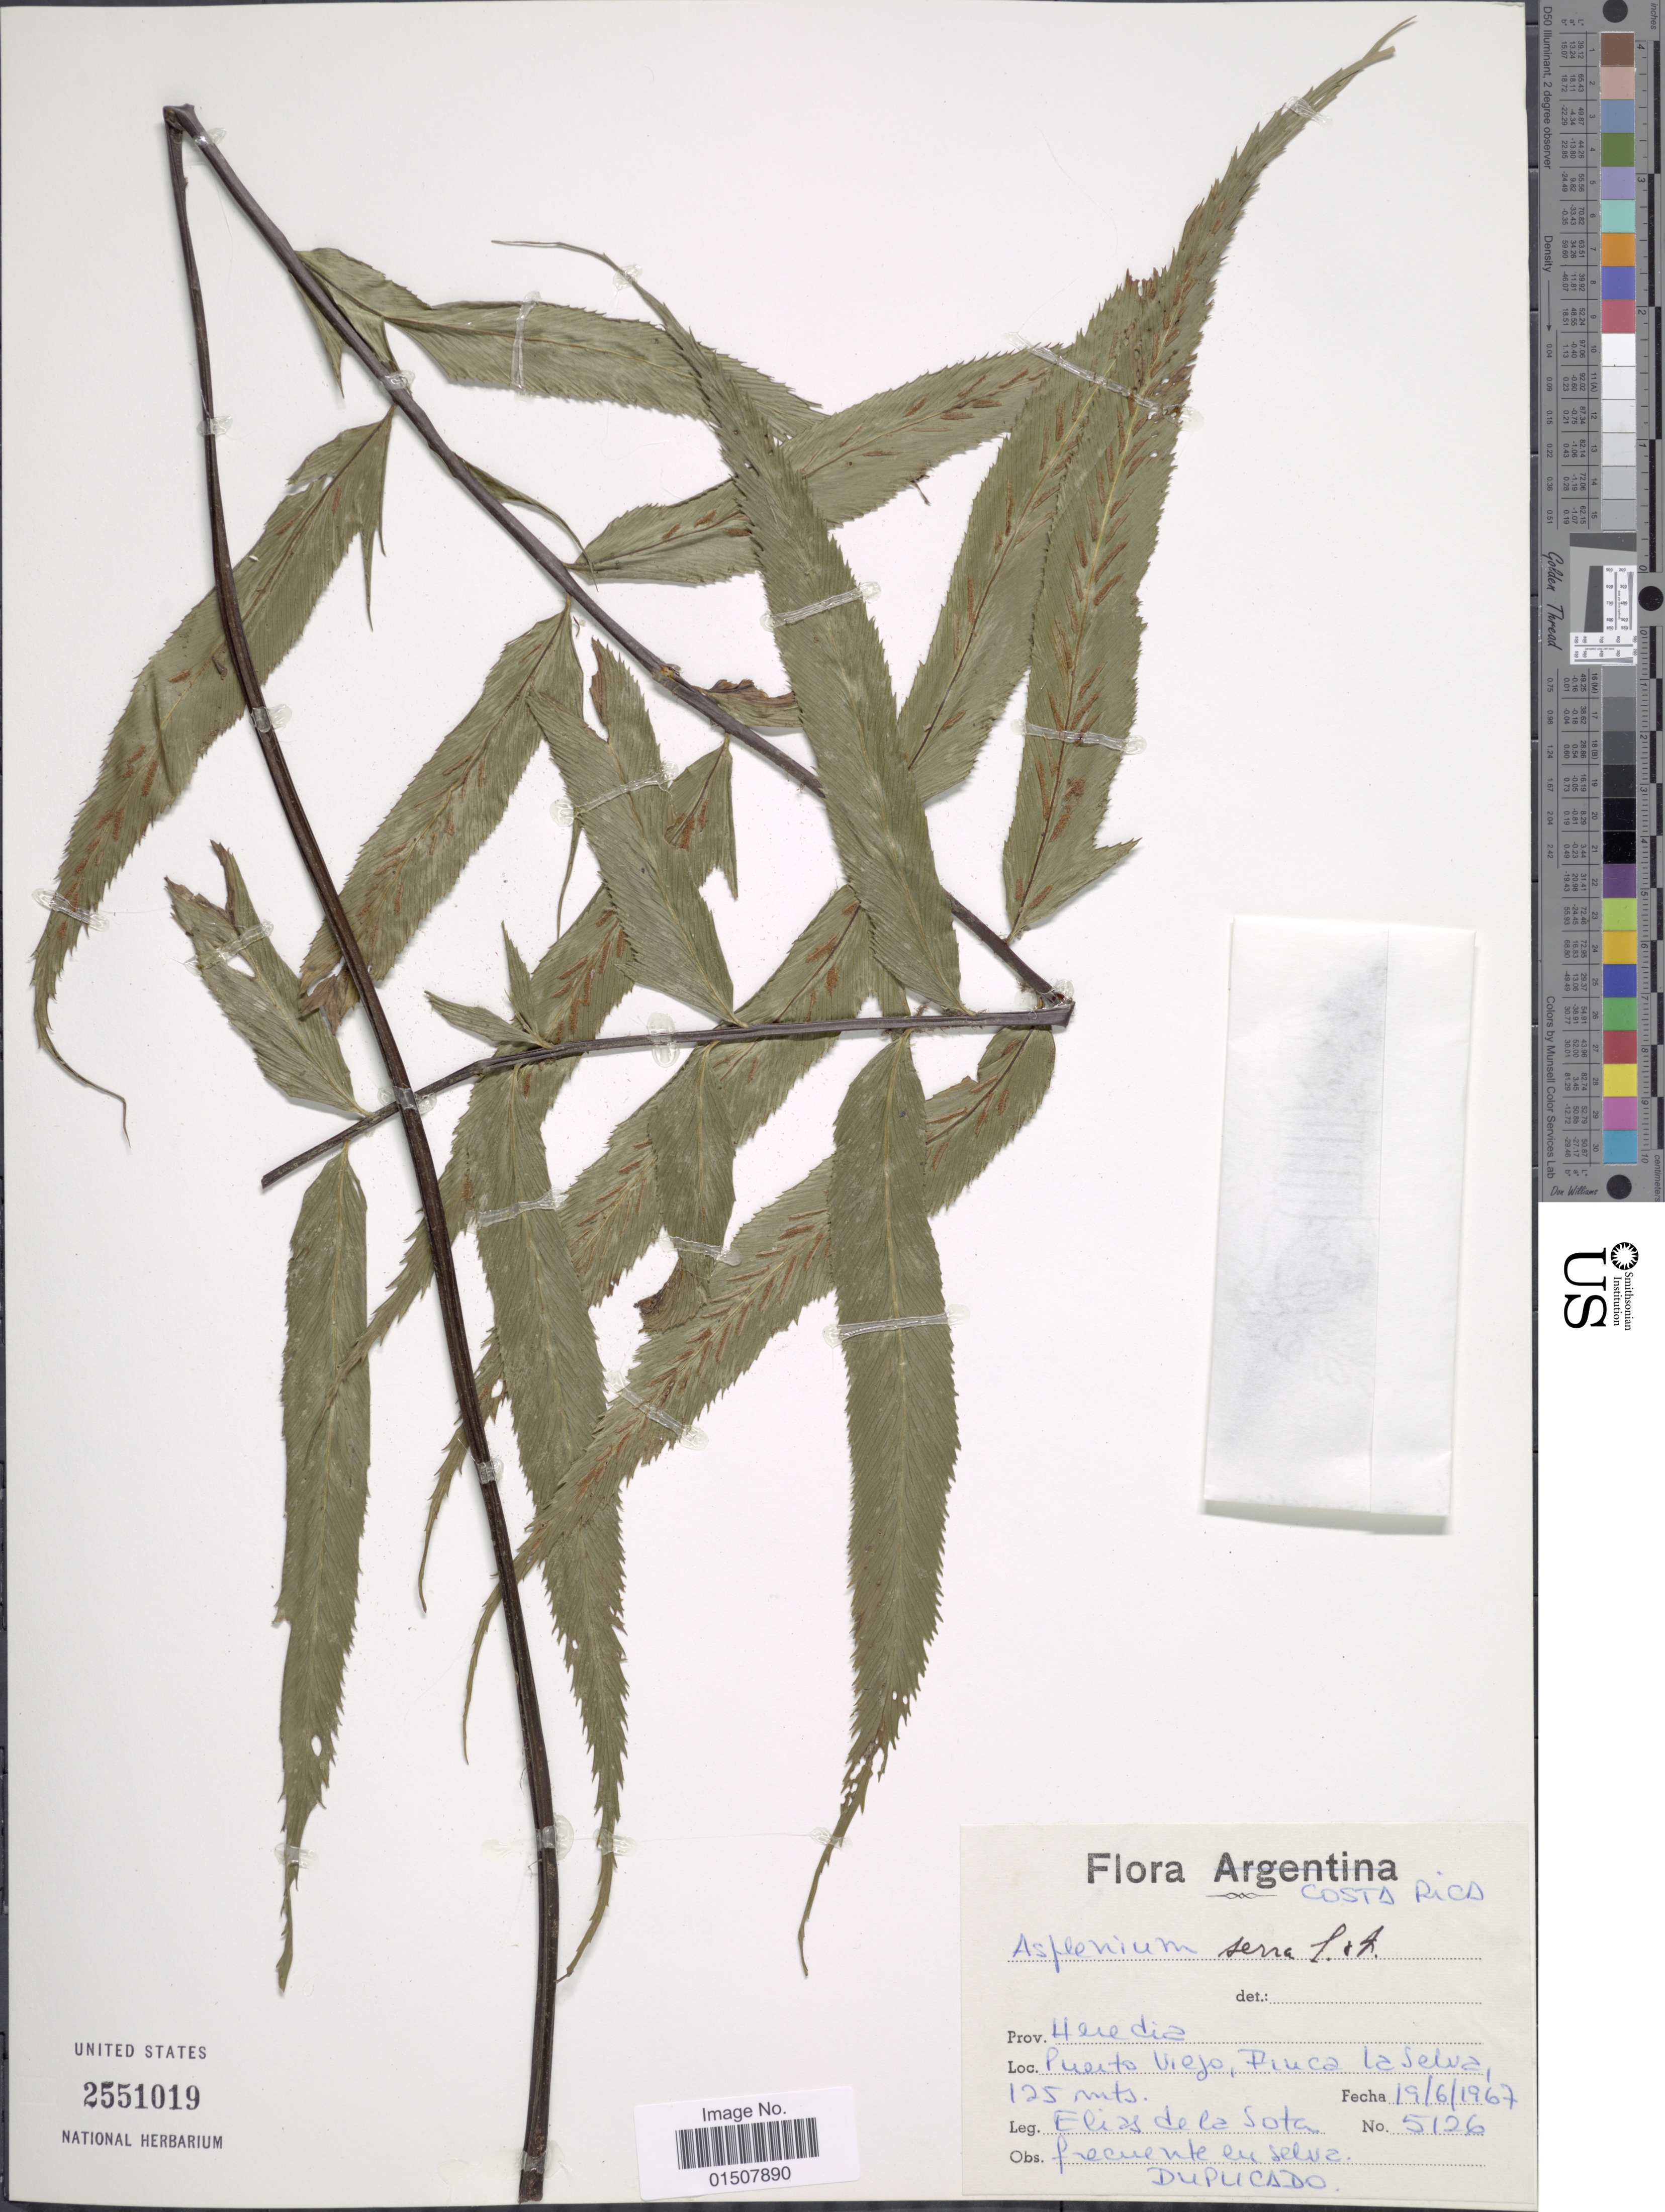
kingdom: Plantae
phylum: Tracheophyta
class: Polypodiopsida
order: Polypodiales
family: Aspleniaceae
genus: Asplenium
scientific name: Asplenium serra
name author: Langsd. & Fisch.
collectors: E. R. de la Sota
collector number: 5126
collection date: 1967-06-19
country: Costa Rica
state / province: Heredia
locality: Puerto Viejo, Finca La Selva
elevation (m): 125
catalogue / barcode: US 2551019